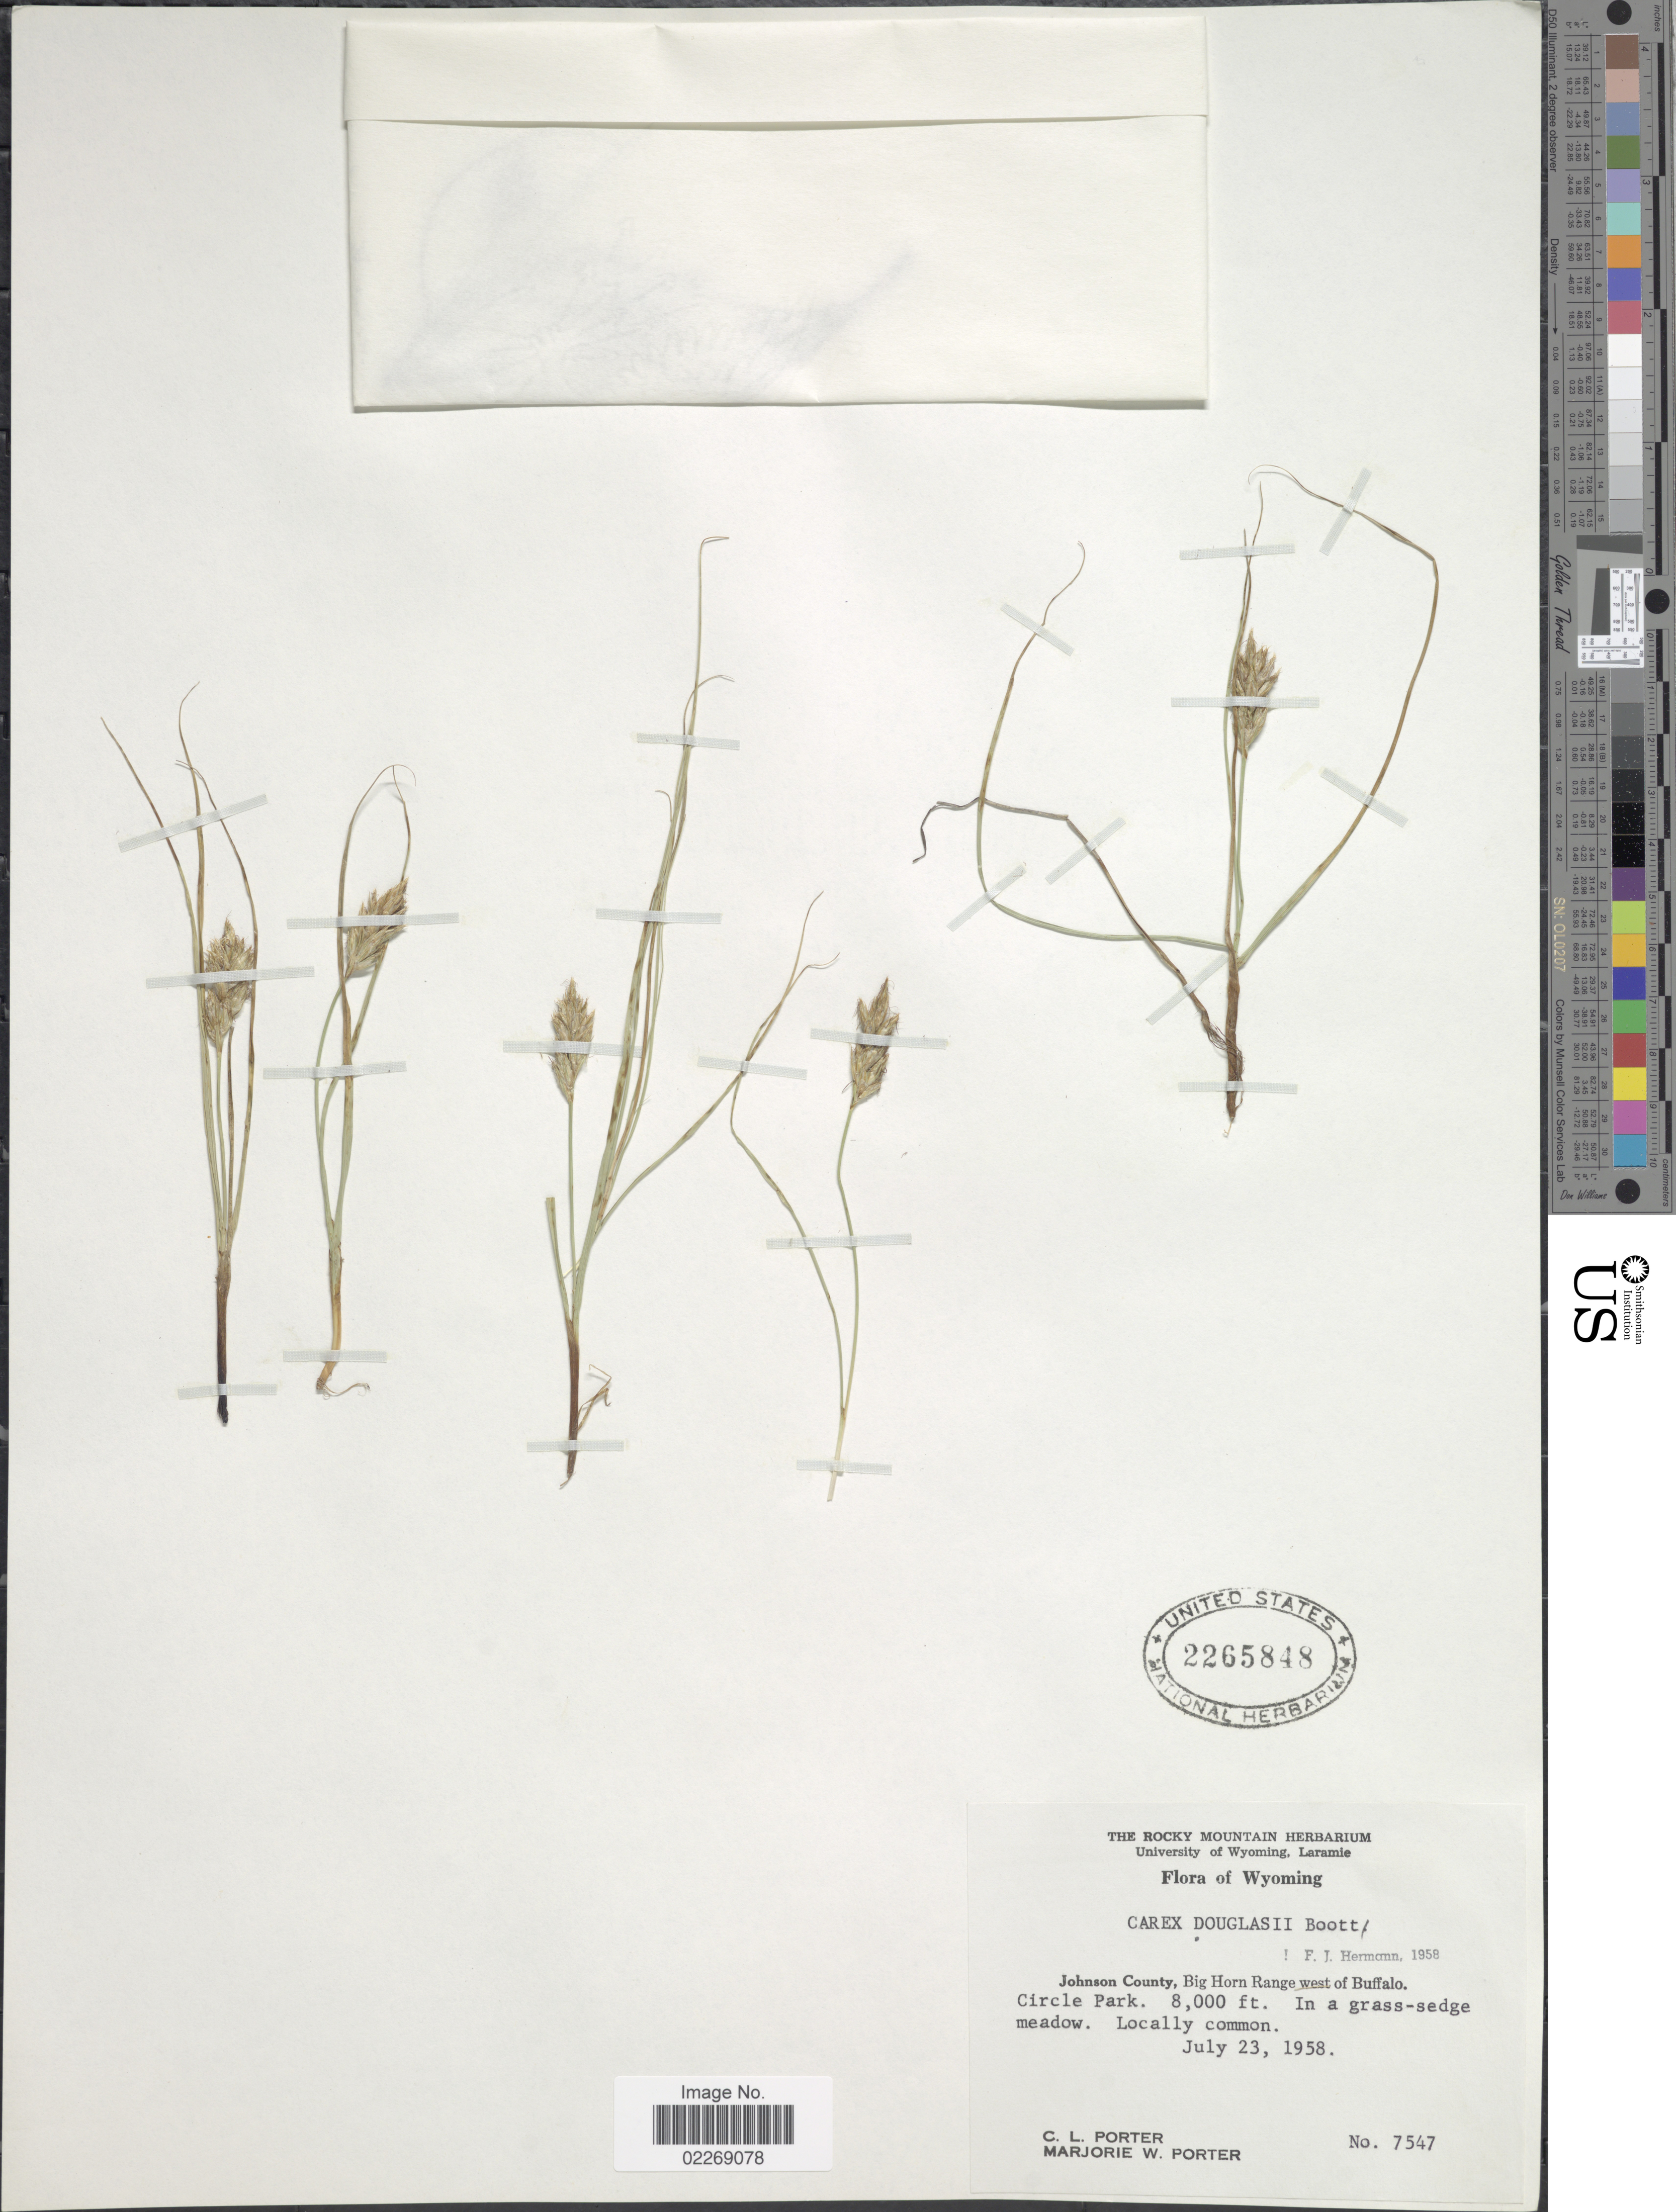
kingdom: Plantae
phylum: Tracheophyta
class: Liliopsida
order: Poales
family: Cyperaceae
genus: Carex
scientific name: Carex douglasii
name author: Boott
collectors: C. L. Porter & M. Porter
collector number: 7547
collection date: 1958-07-23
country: United States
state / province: Wyoming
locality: Johnson County, Big Horn Range west of Buffalo. Circle Park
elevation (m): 2438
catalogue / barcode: US 2265848